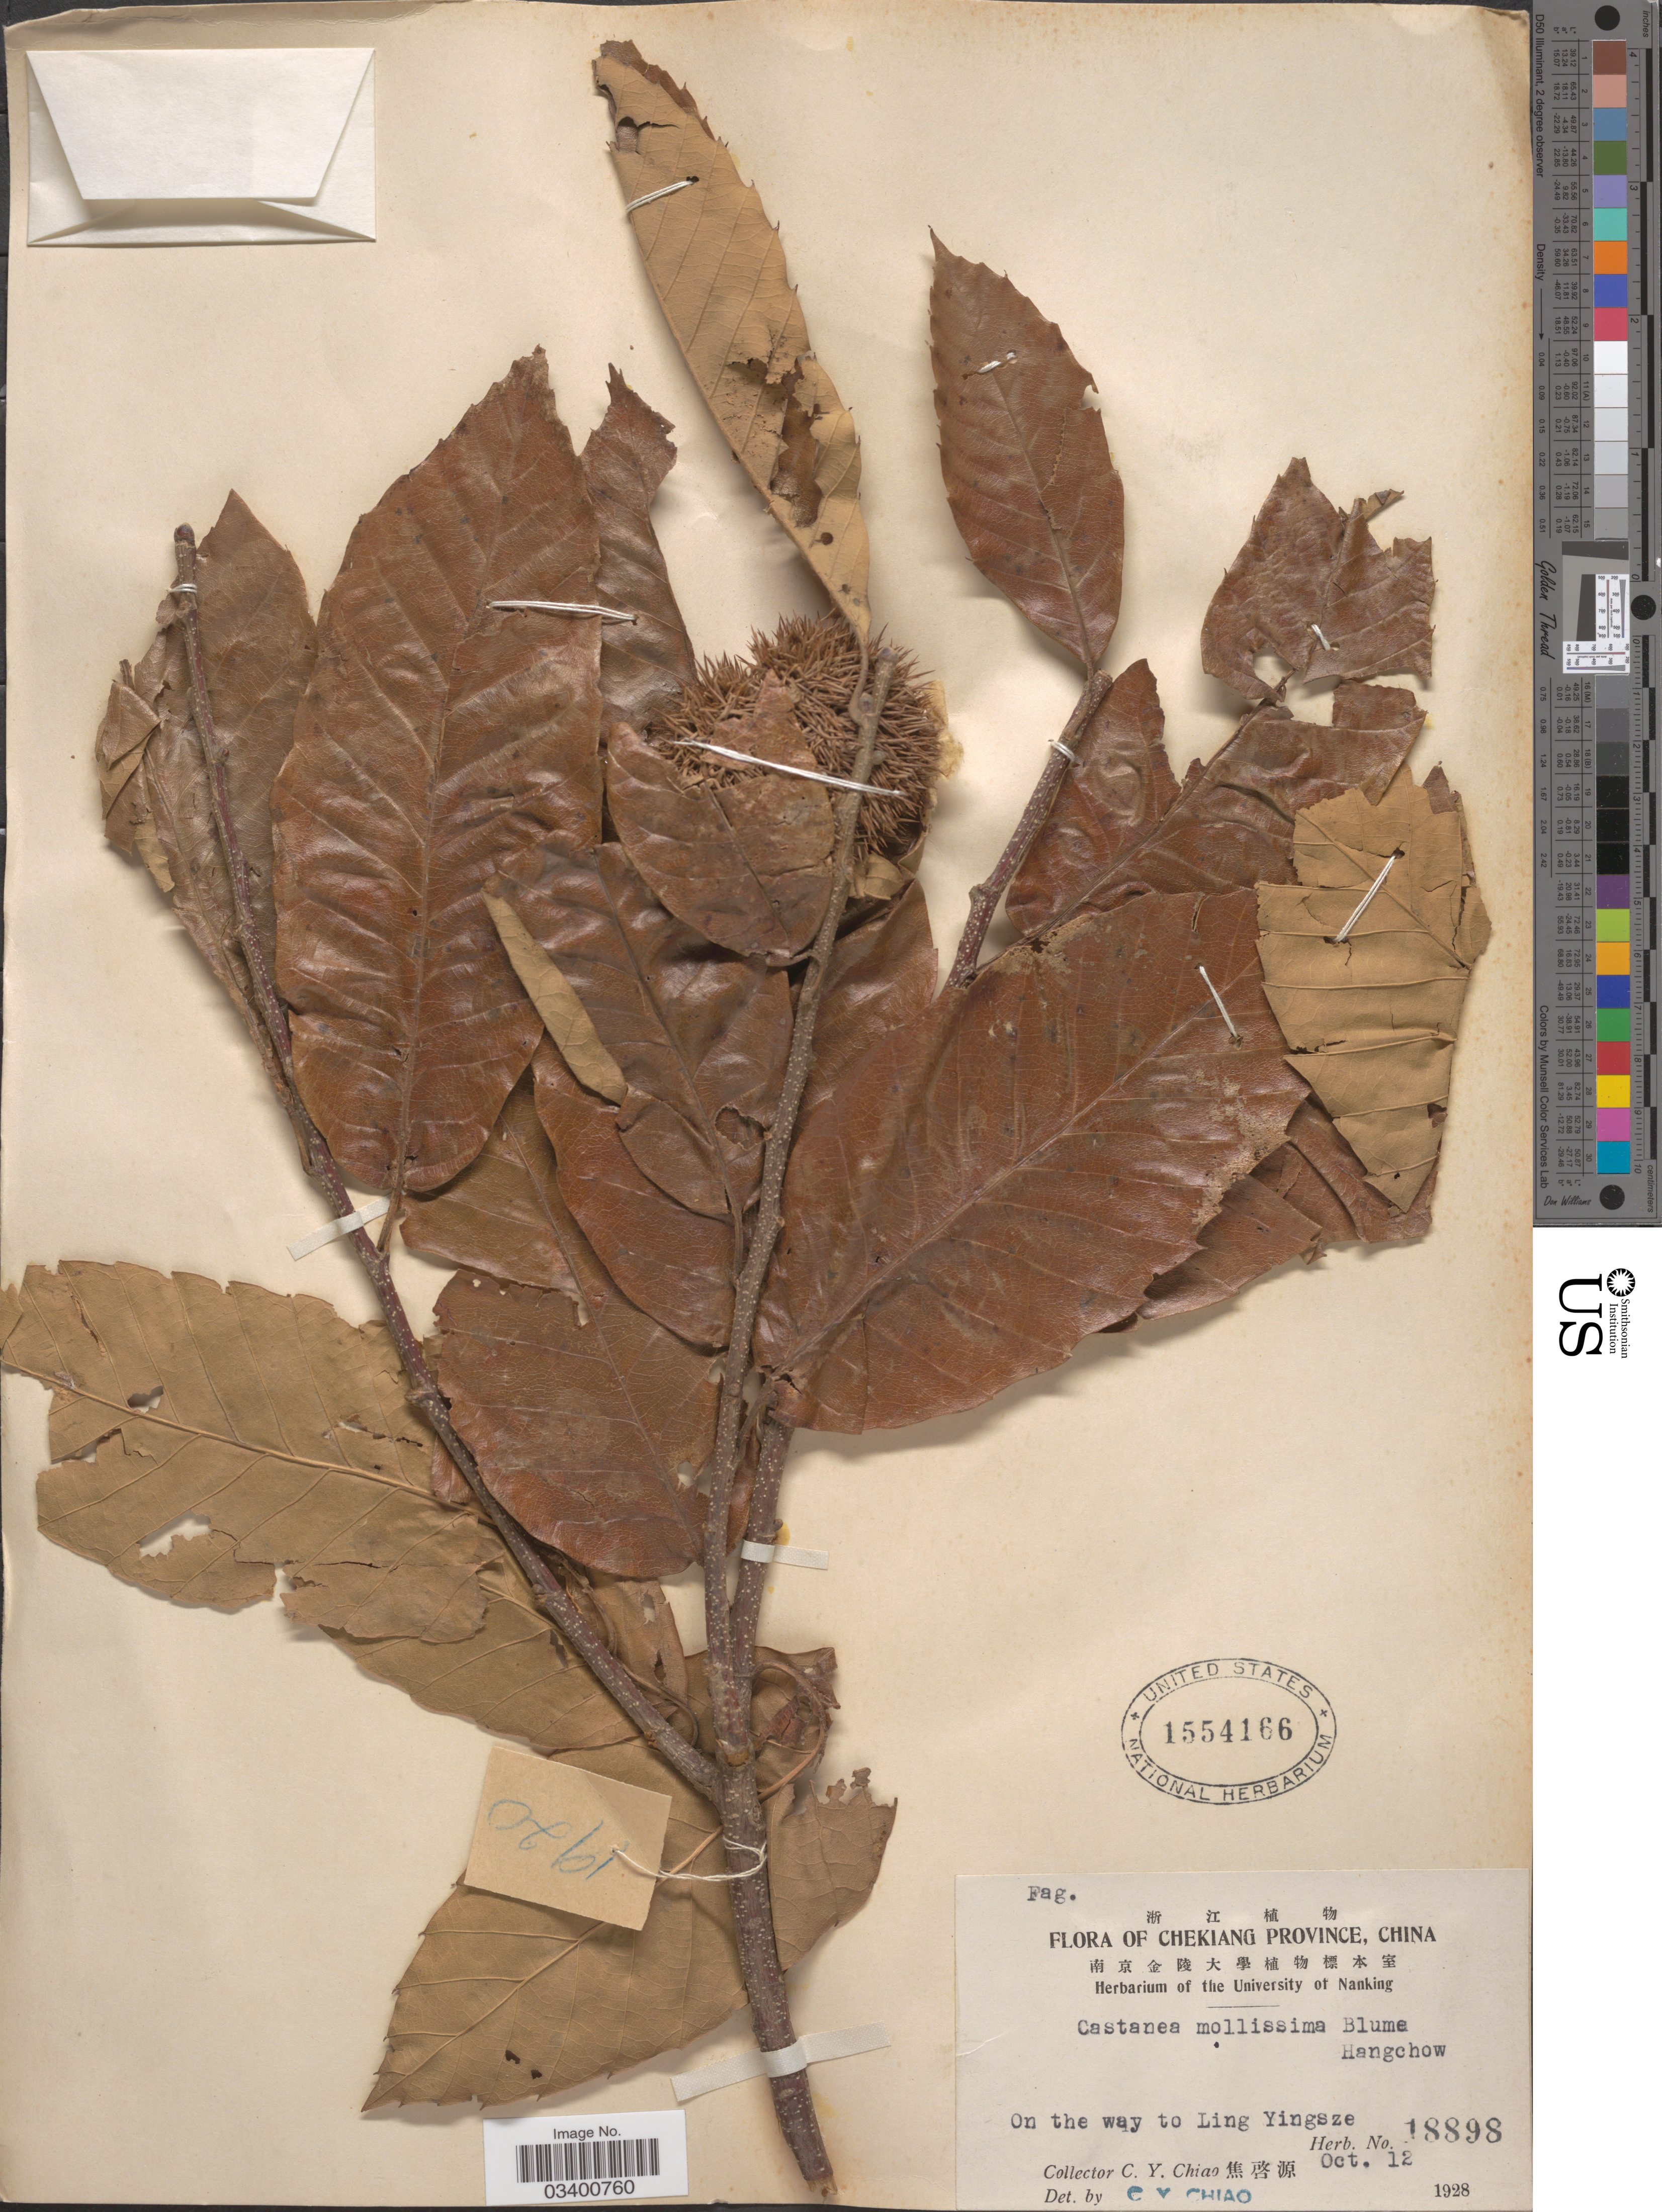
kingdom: Plantae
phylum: Tracheophyta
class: Magnoliopsida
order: Fagales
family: Fagaceae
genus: Castanea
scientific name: Castanea mollissima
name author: Blume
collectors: C. Y. Chiao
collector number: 18898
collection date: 1928-10-12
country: China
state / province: Zhejiang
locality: Chekiang Province. Hangchow. On the way to Ling Yingsze.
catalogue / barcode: US 1554166